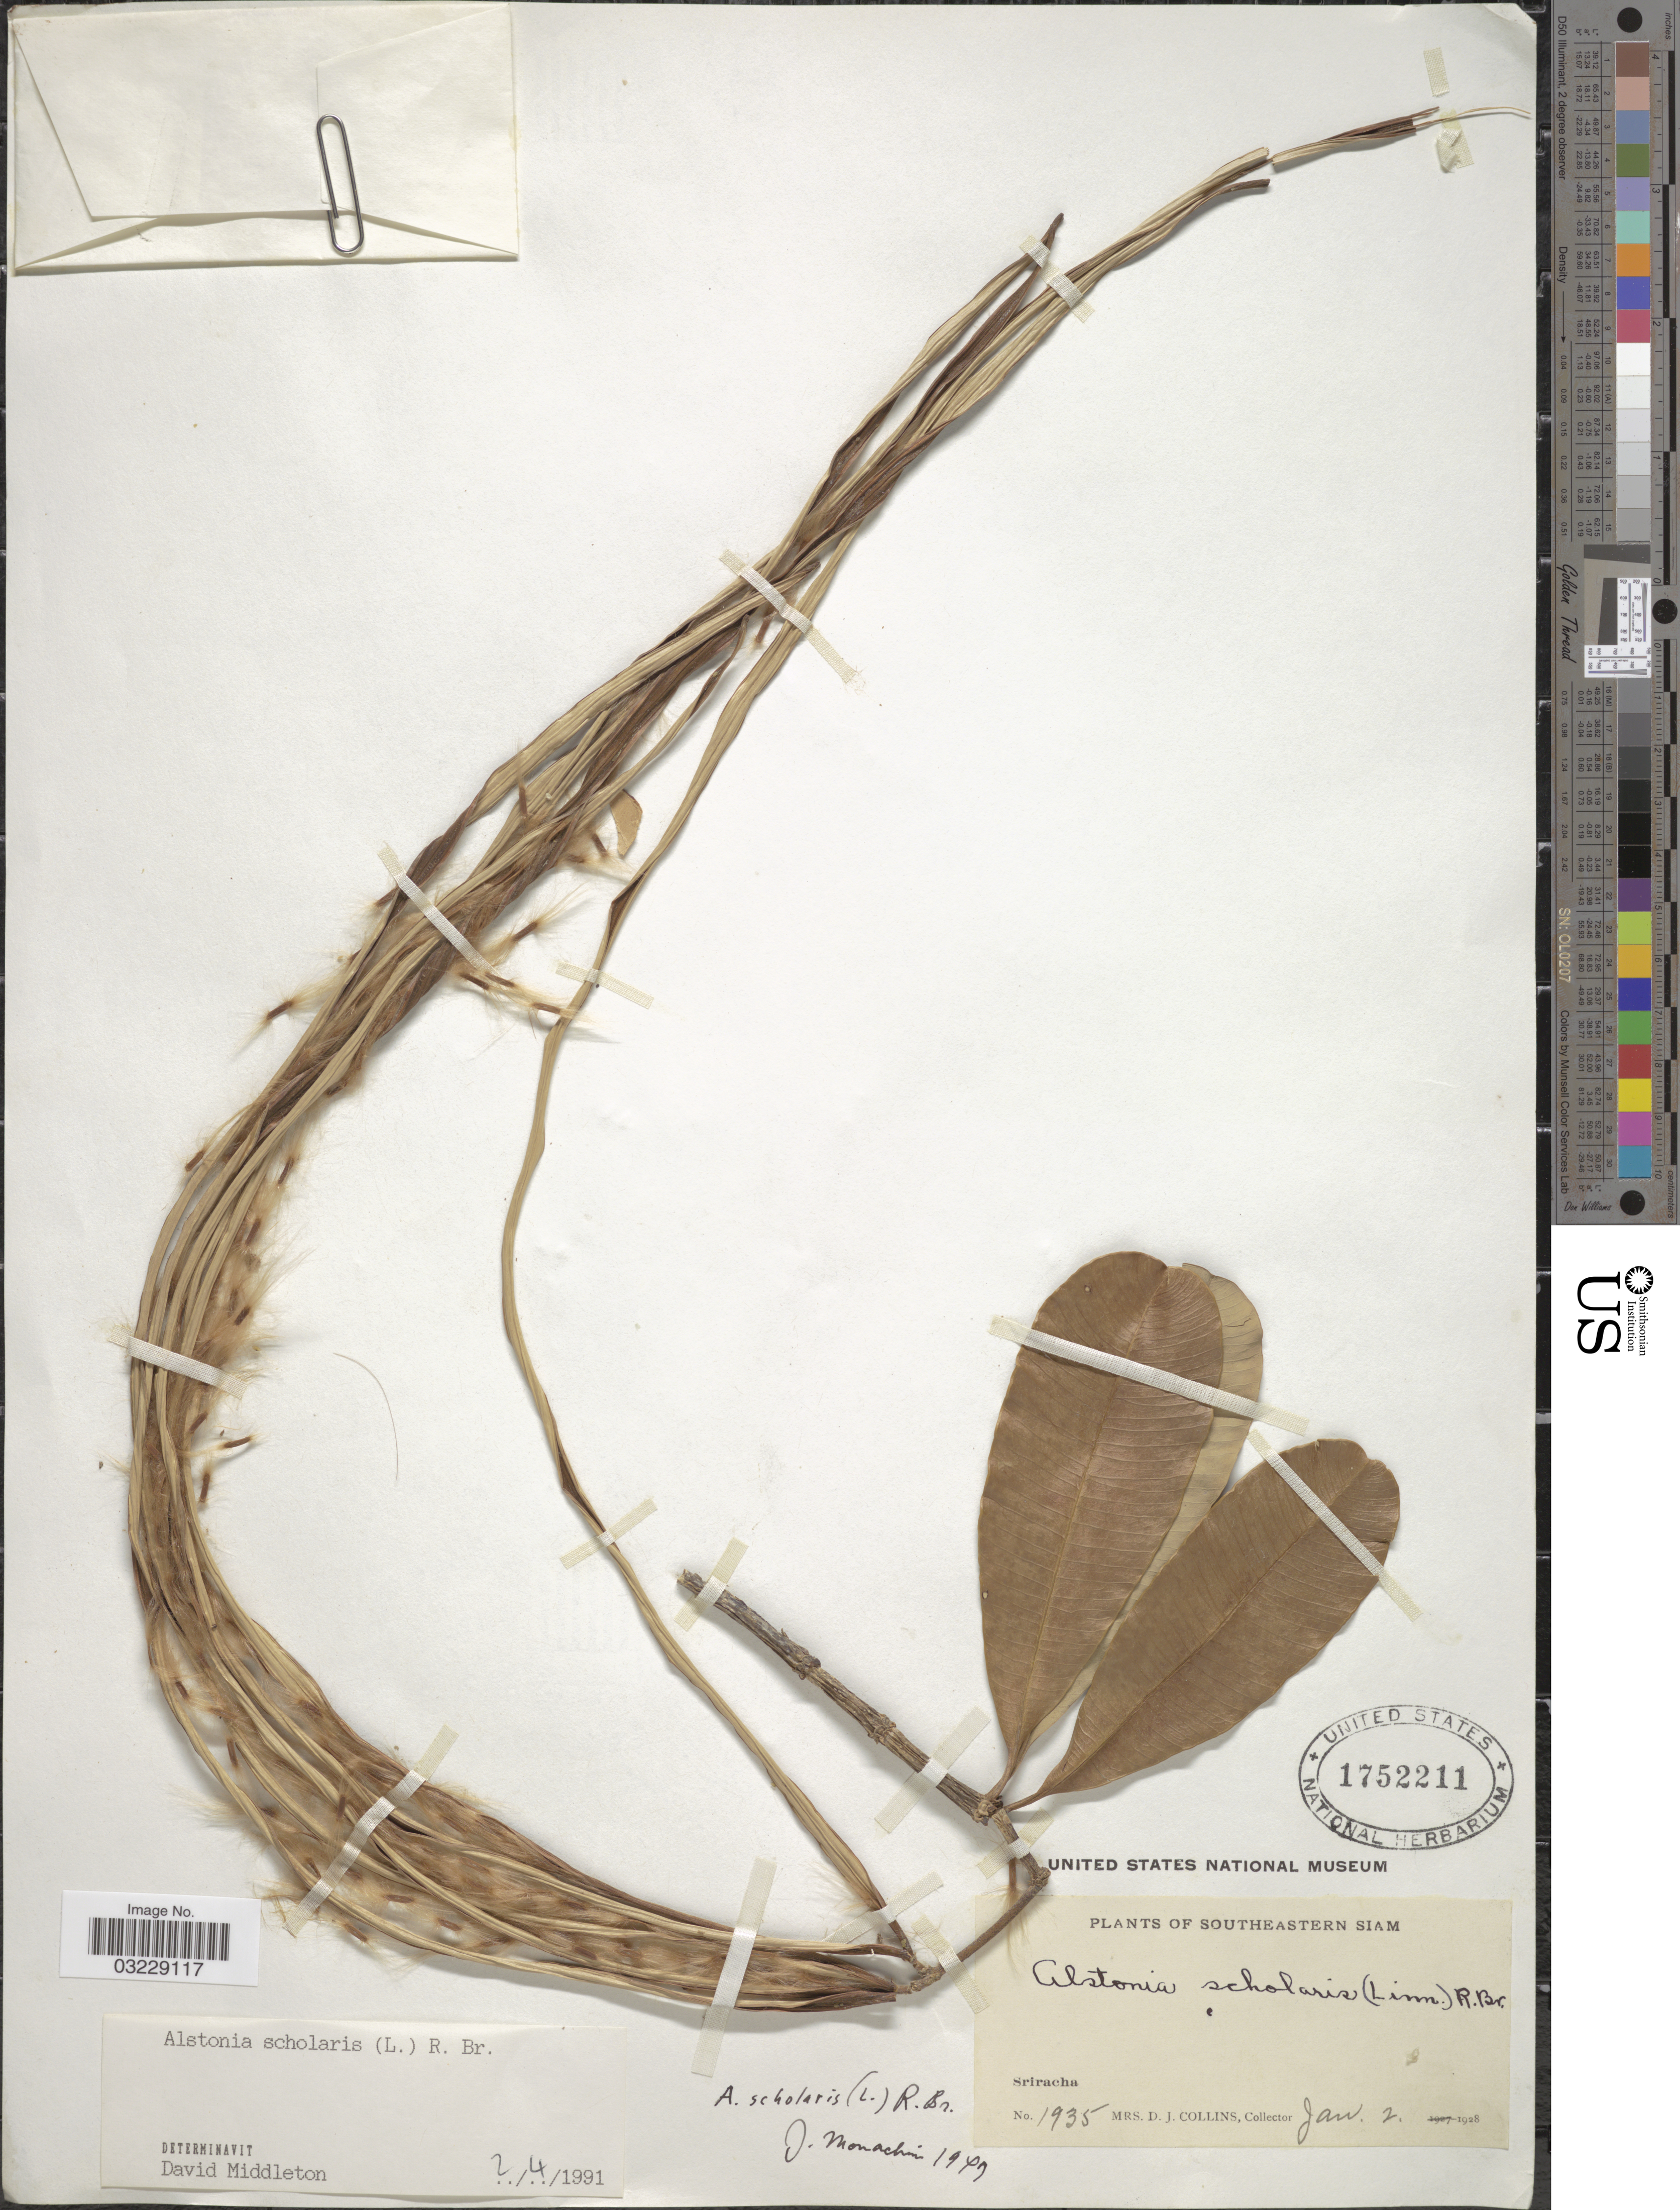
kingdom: Plantae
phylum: Tracheophyta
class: Magnoliopsida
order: Gentianales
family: Apocynaceae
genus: Alstonia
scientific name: Alstonia scholaris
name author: (L.) R. Br.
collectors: Mrs. D. J. Collins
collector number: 1935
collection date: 1928-01-02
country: Thailand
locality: Southeastern Siam. Sriracha.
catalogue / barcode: US 1752211